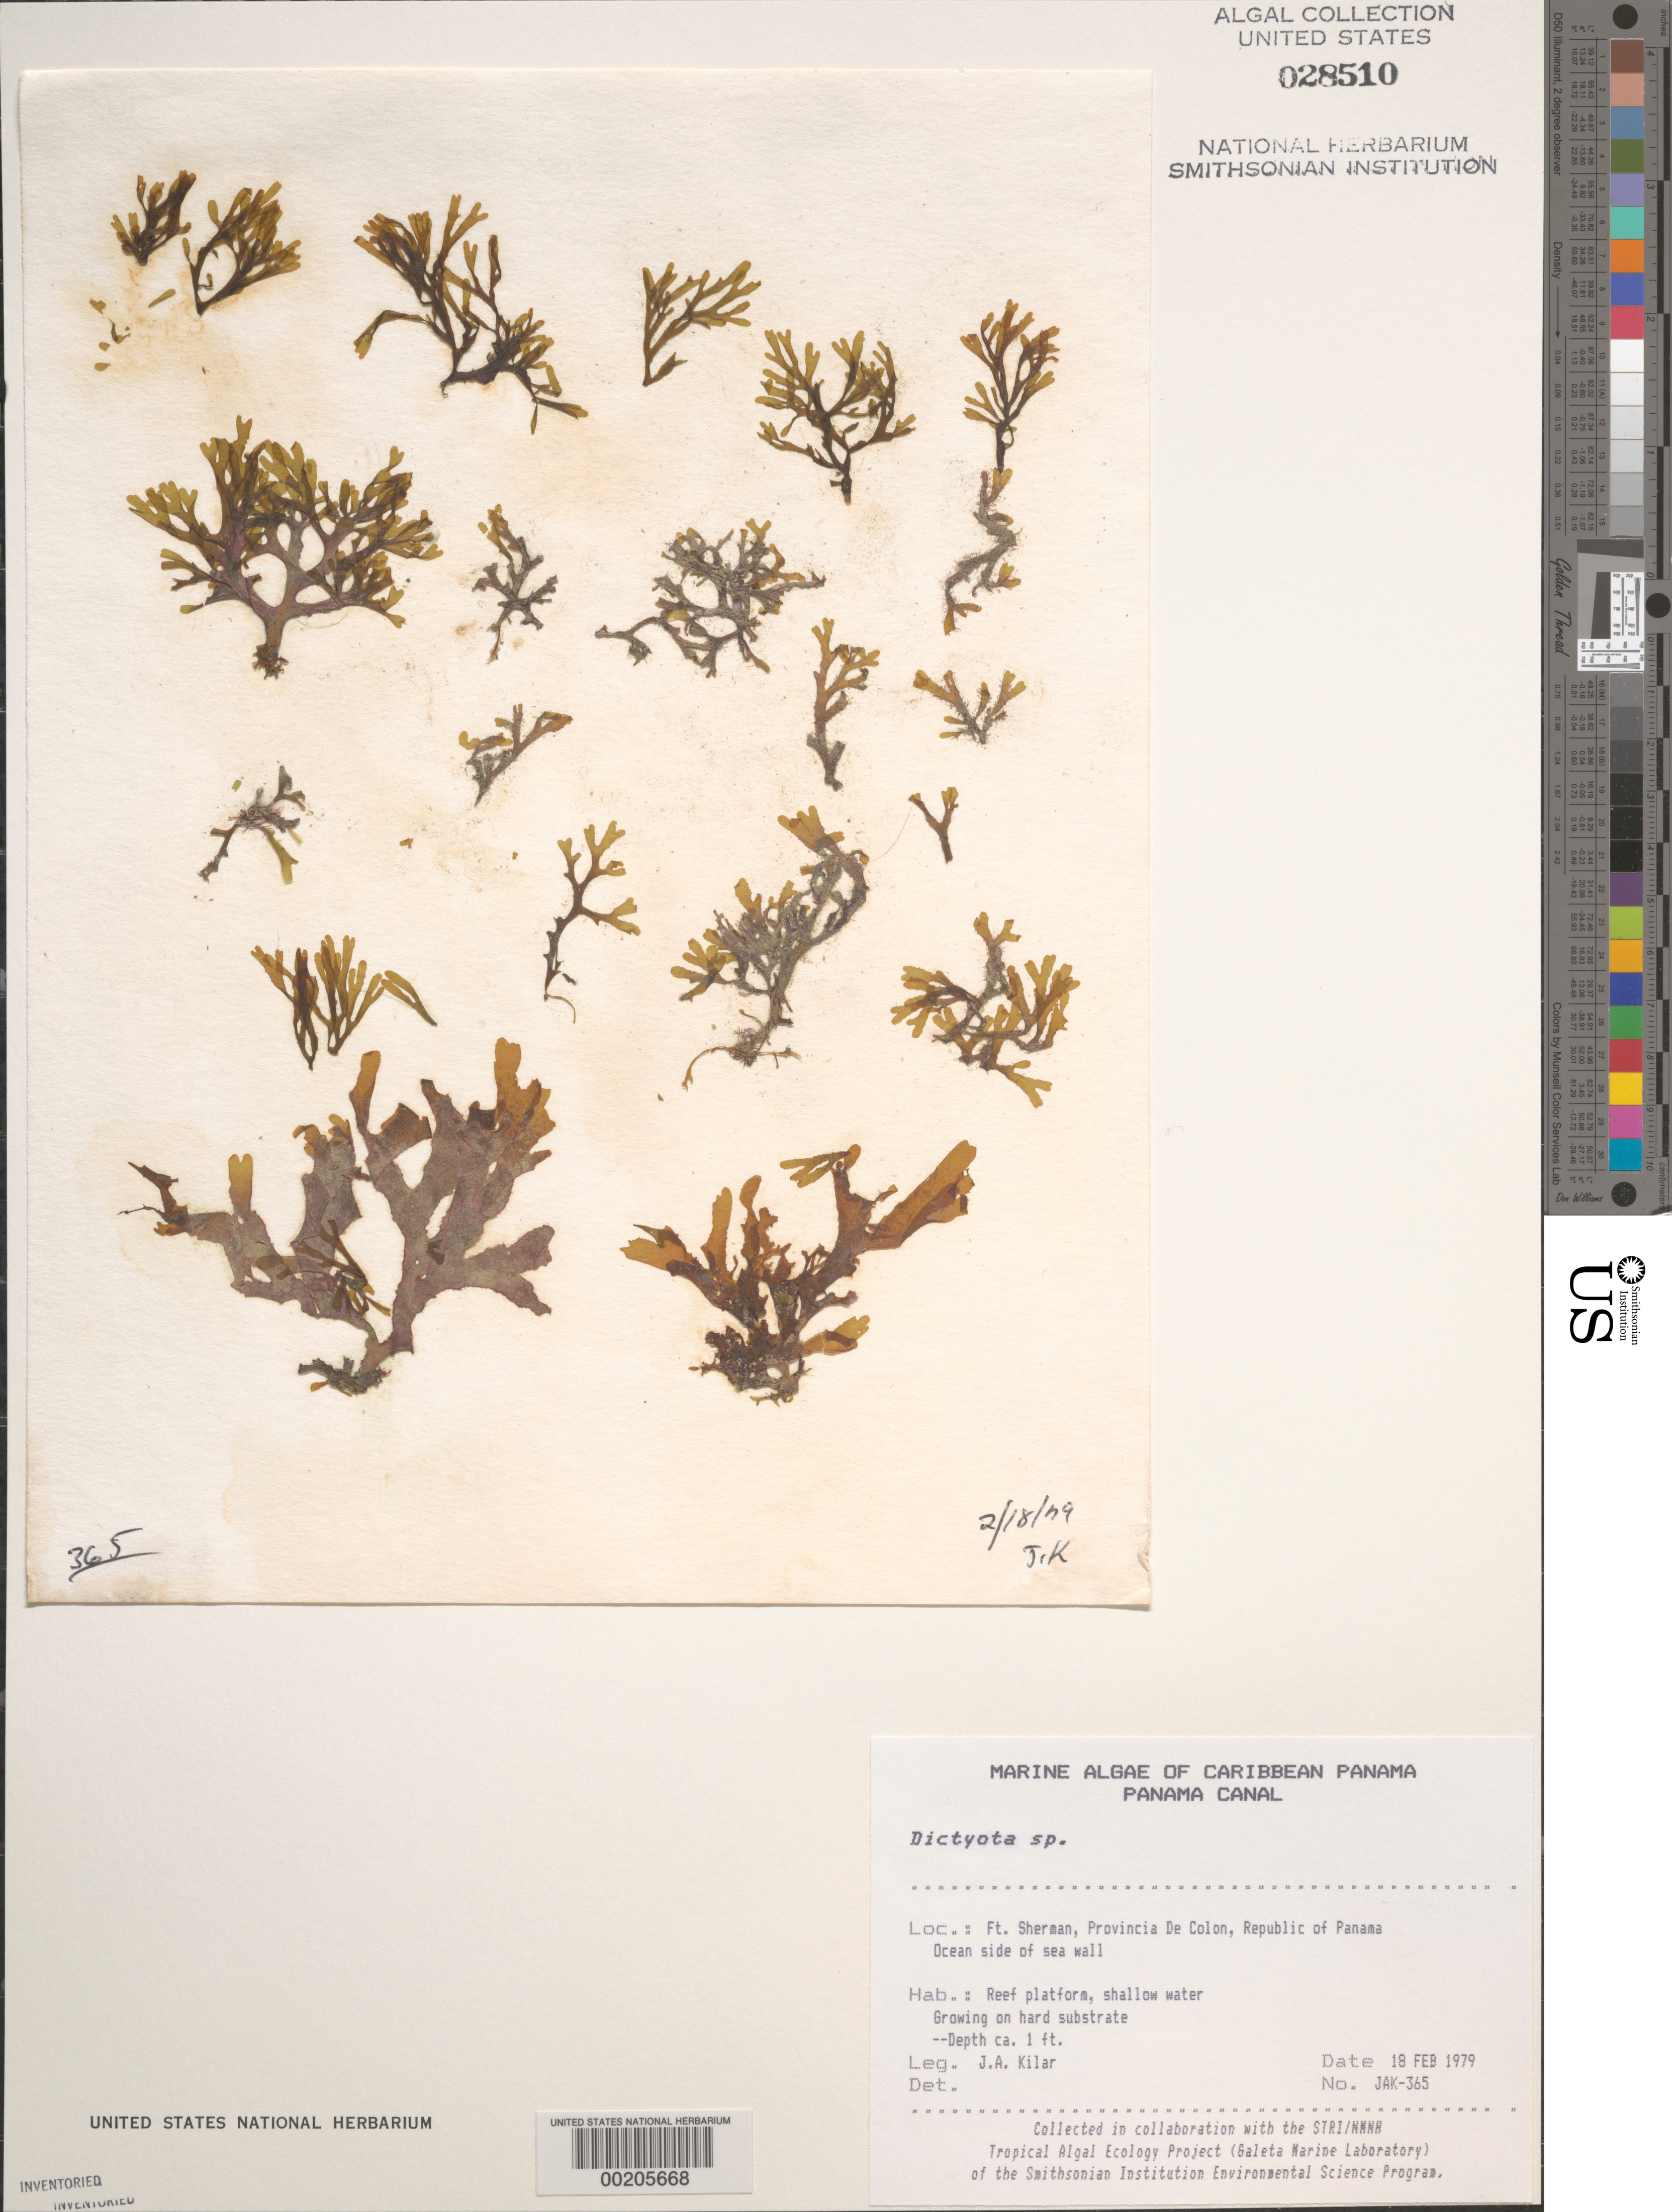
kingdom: Chromista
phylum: Ochrophyta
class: Phaeophyceae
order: Dictyotales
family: Dictyotaceae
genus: Dictyota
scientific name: Dictyota sp.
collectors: J. A. Kilar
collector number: JAK-365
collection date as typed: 18 Feb 1979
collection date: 1979-02-18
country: Panama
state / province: Colón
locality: Fort Sherman, Panama Canal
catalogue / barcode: US 28510